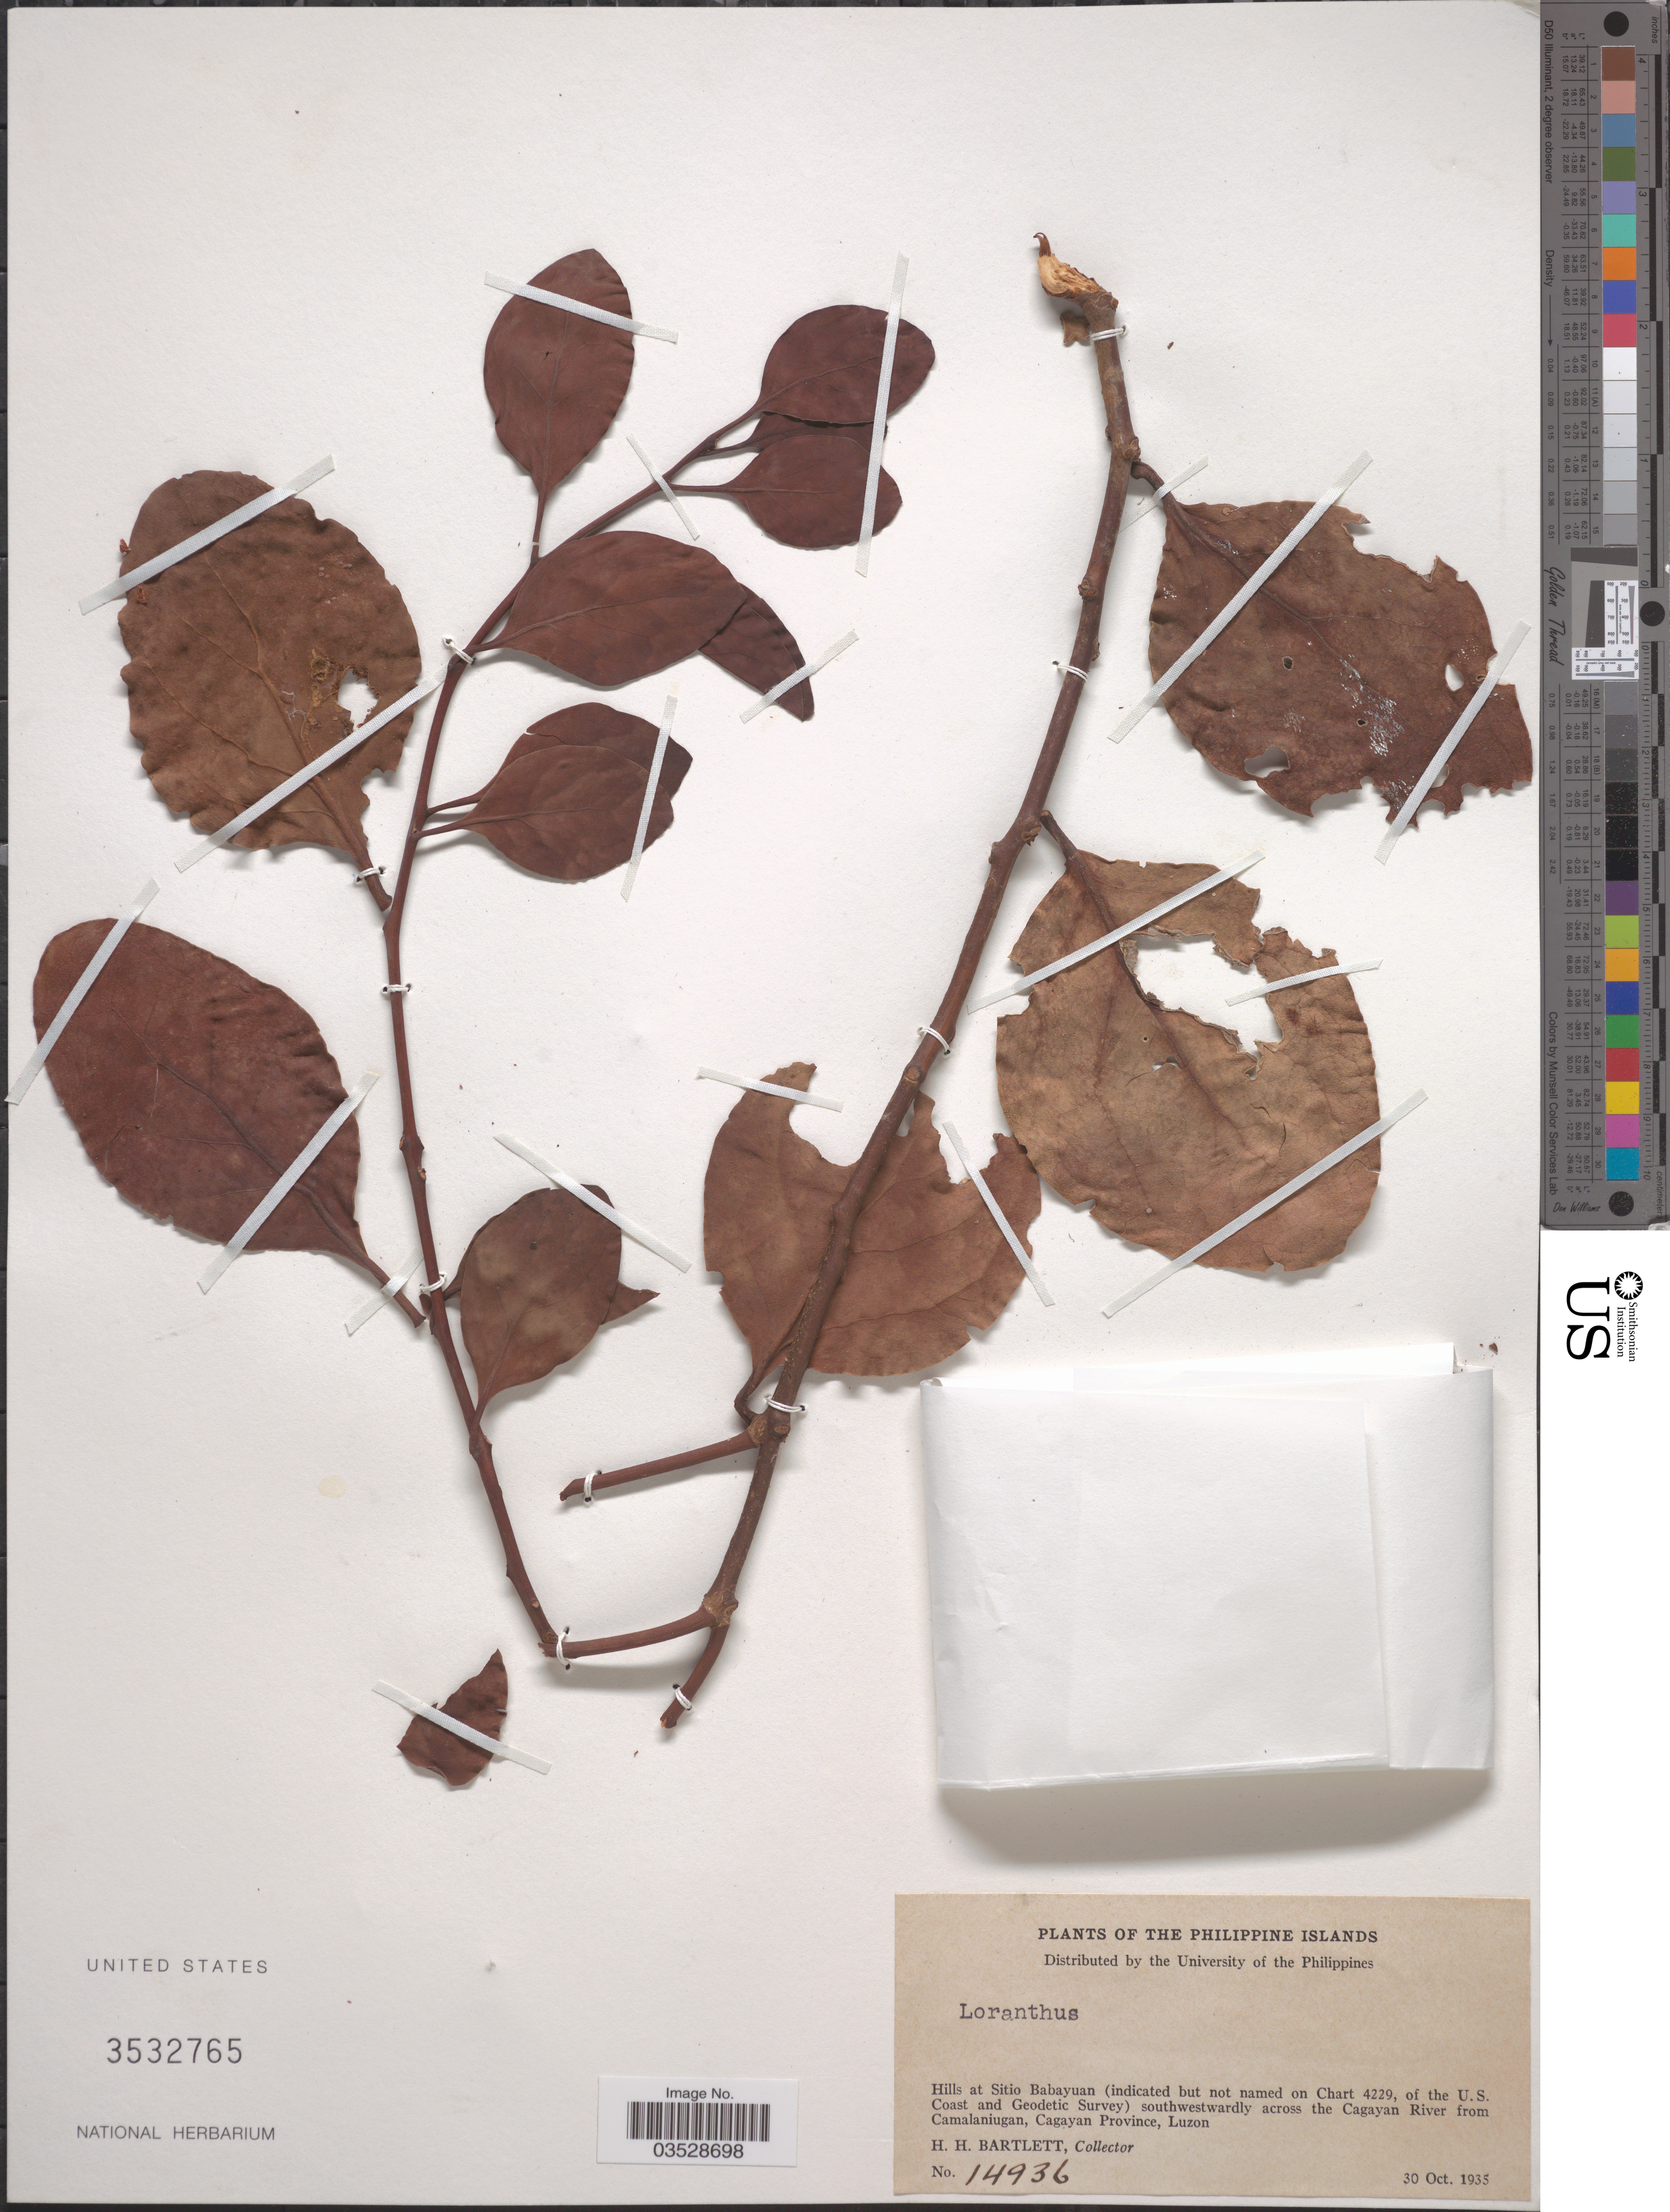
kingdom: Plantae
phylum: Tracheophyta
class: Magnoliopsida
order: Santalales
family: Loranthaceae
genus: Loranthus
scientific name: Loranthus sp.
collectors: H. H. Bartlett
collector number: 14936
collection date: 1935-10-30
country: Philippines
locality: Hills at Sitio Babayuan southwestwardly across the Cagayan River from Camalaniugan, Cagayan Province, Luzon.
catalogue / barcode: US 3532765